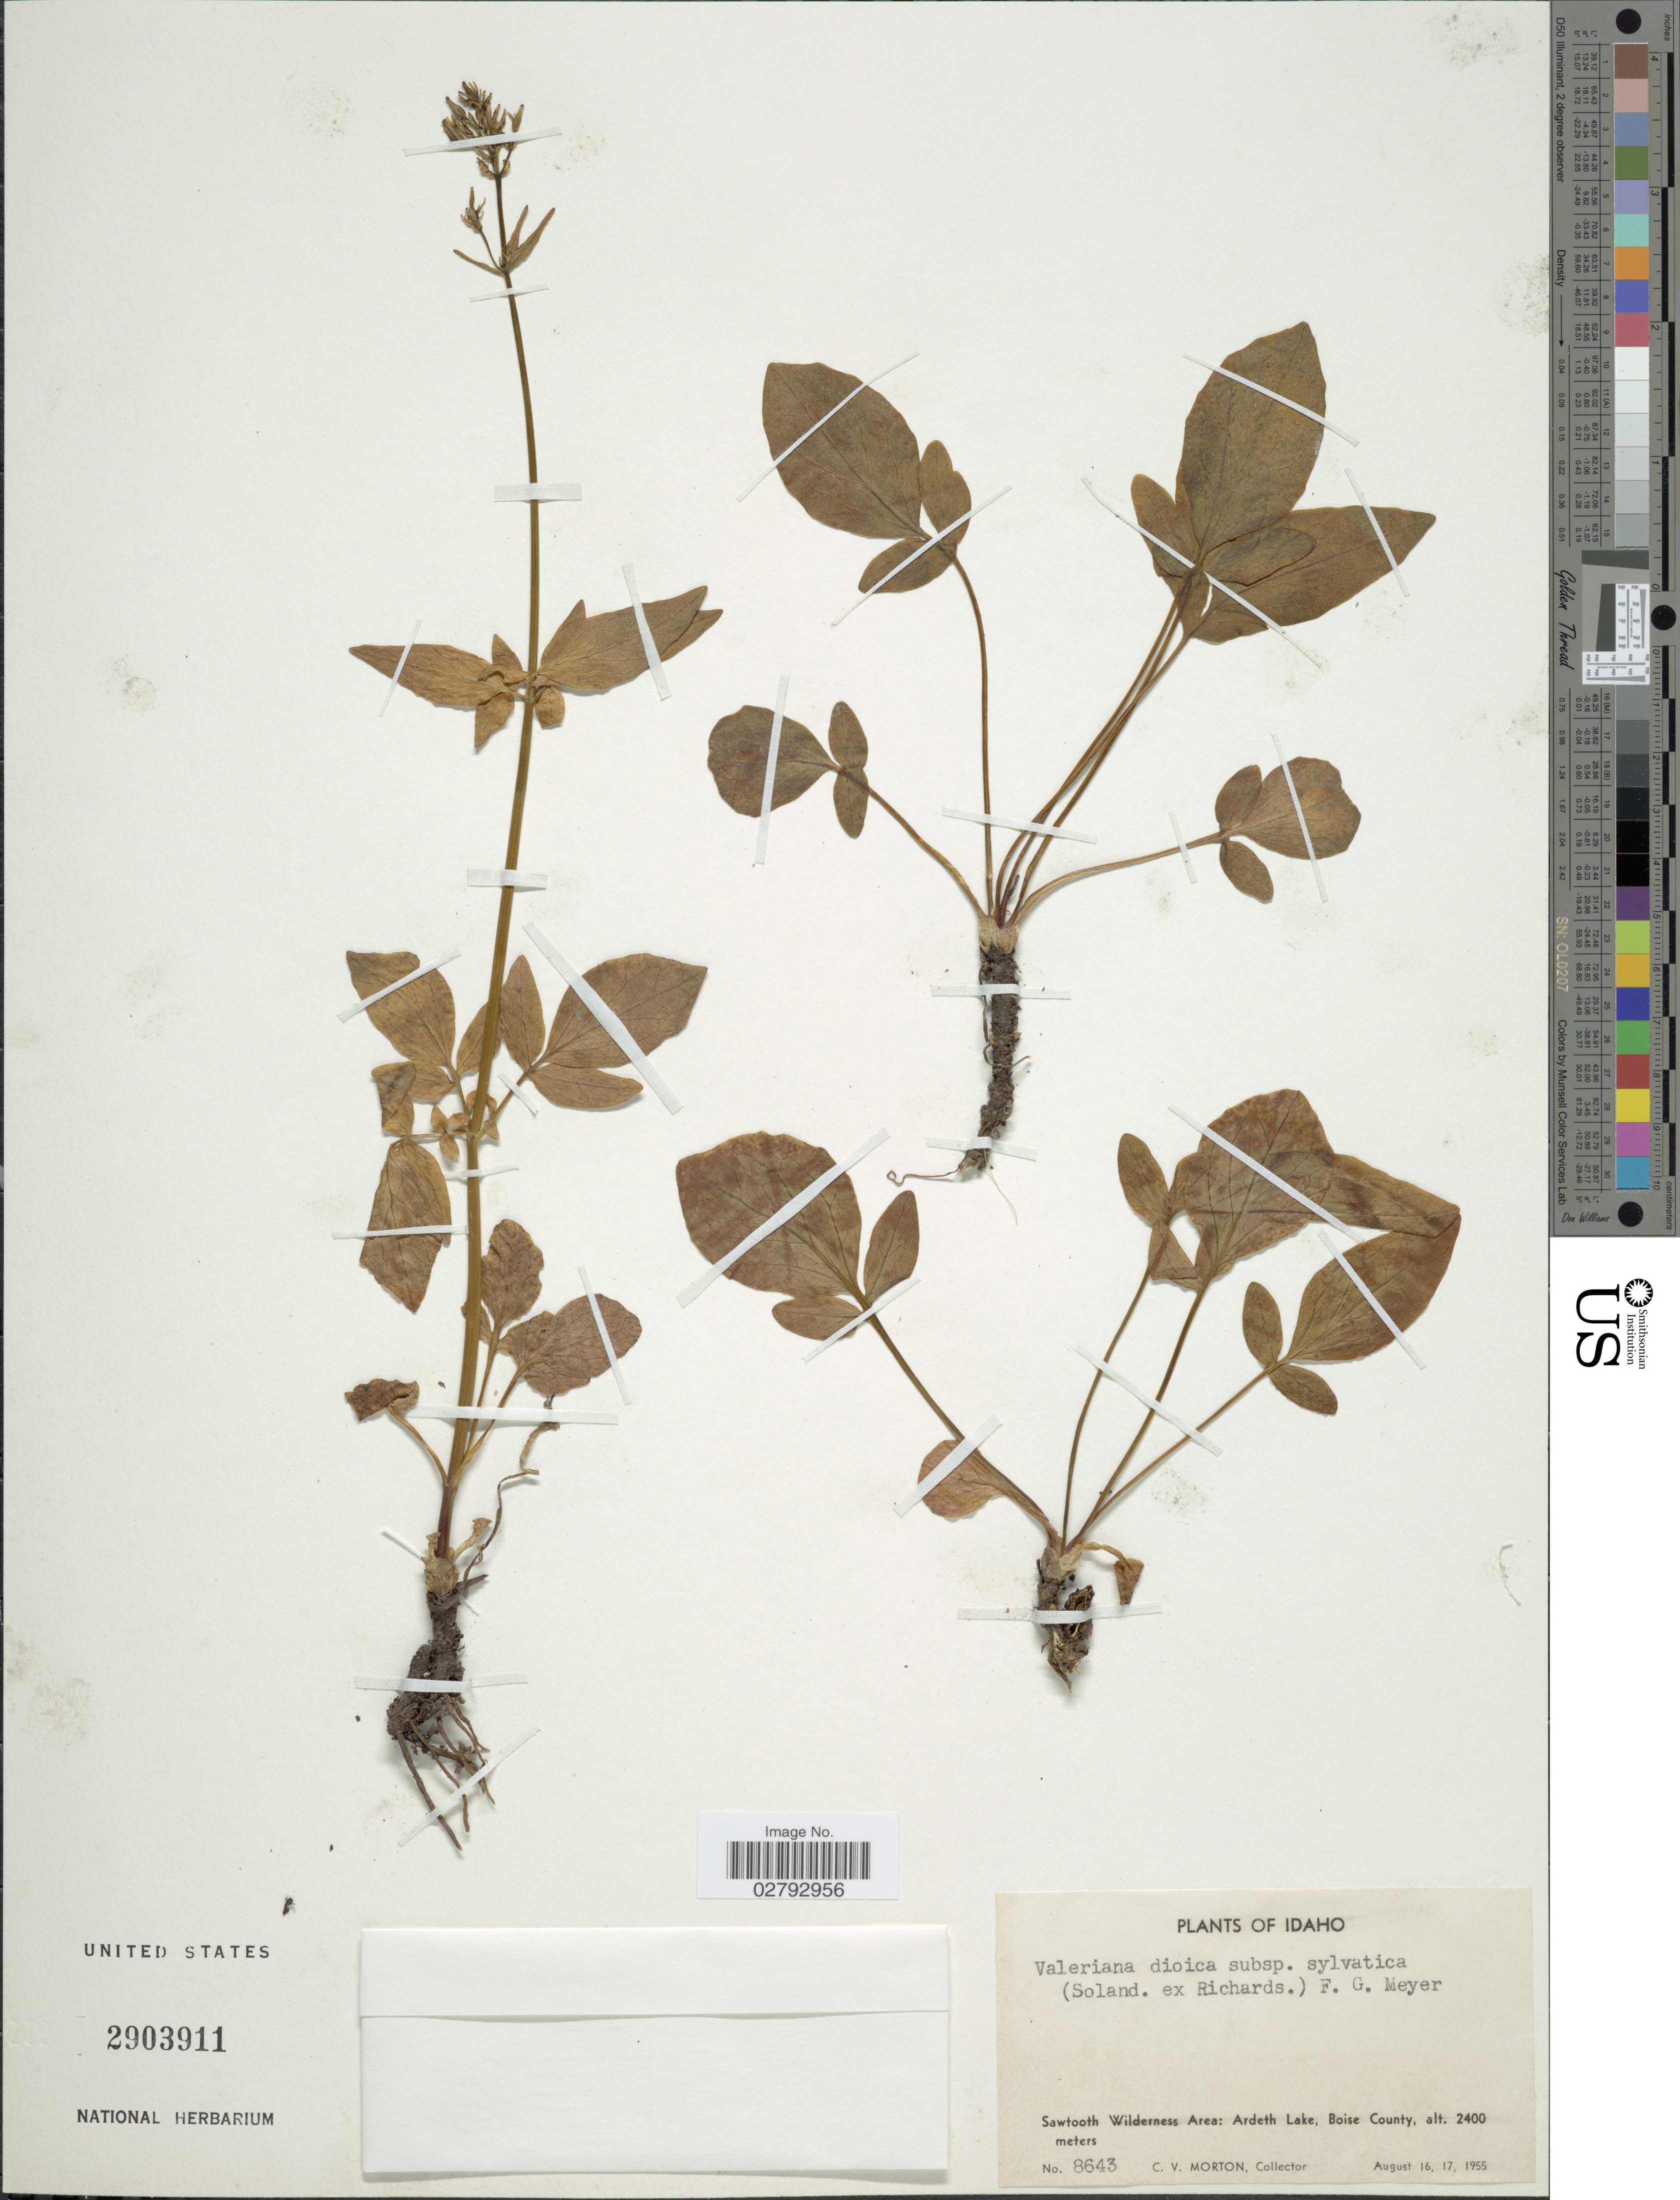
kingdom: Plantae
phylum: Tracheophyta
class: Magnoliopsida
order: Dipsacales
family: Caprifoliaceae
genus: Valeriana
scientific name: Valeriana dioica subsp. sylvatica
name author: (Sol. ex Richardson) F.G. Mey.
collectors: C. V. Morton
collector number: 8643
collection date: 1955-08-16/1955-08-17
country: United States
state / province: Idaho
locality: Sawtooth Wilderness Area: Ardeth Lake, Boise County.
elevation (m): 2400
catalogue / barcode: US 2903911